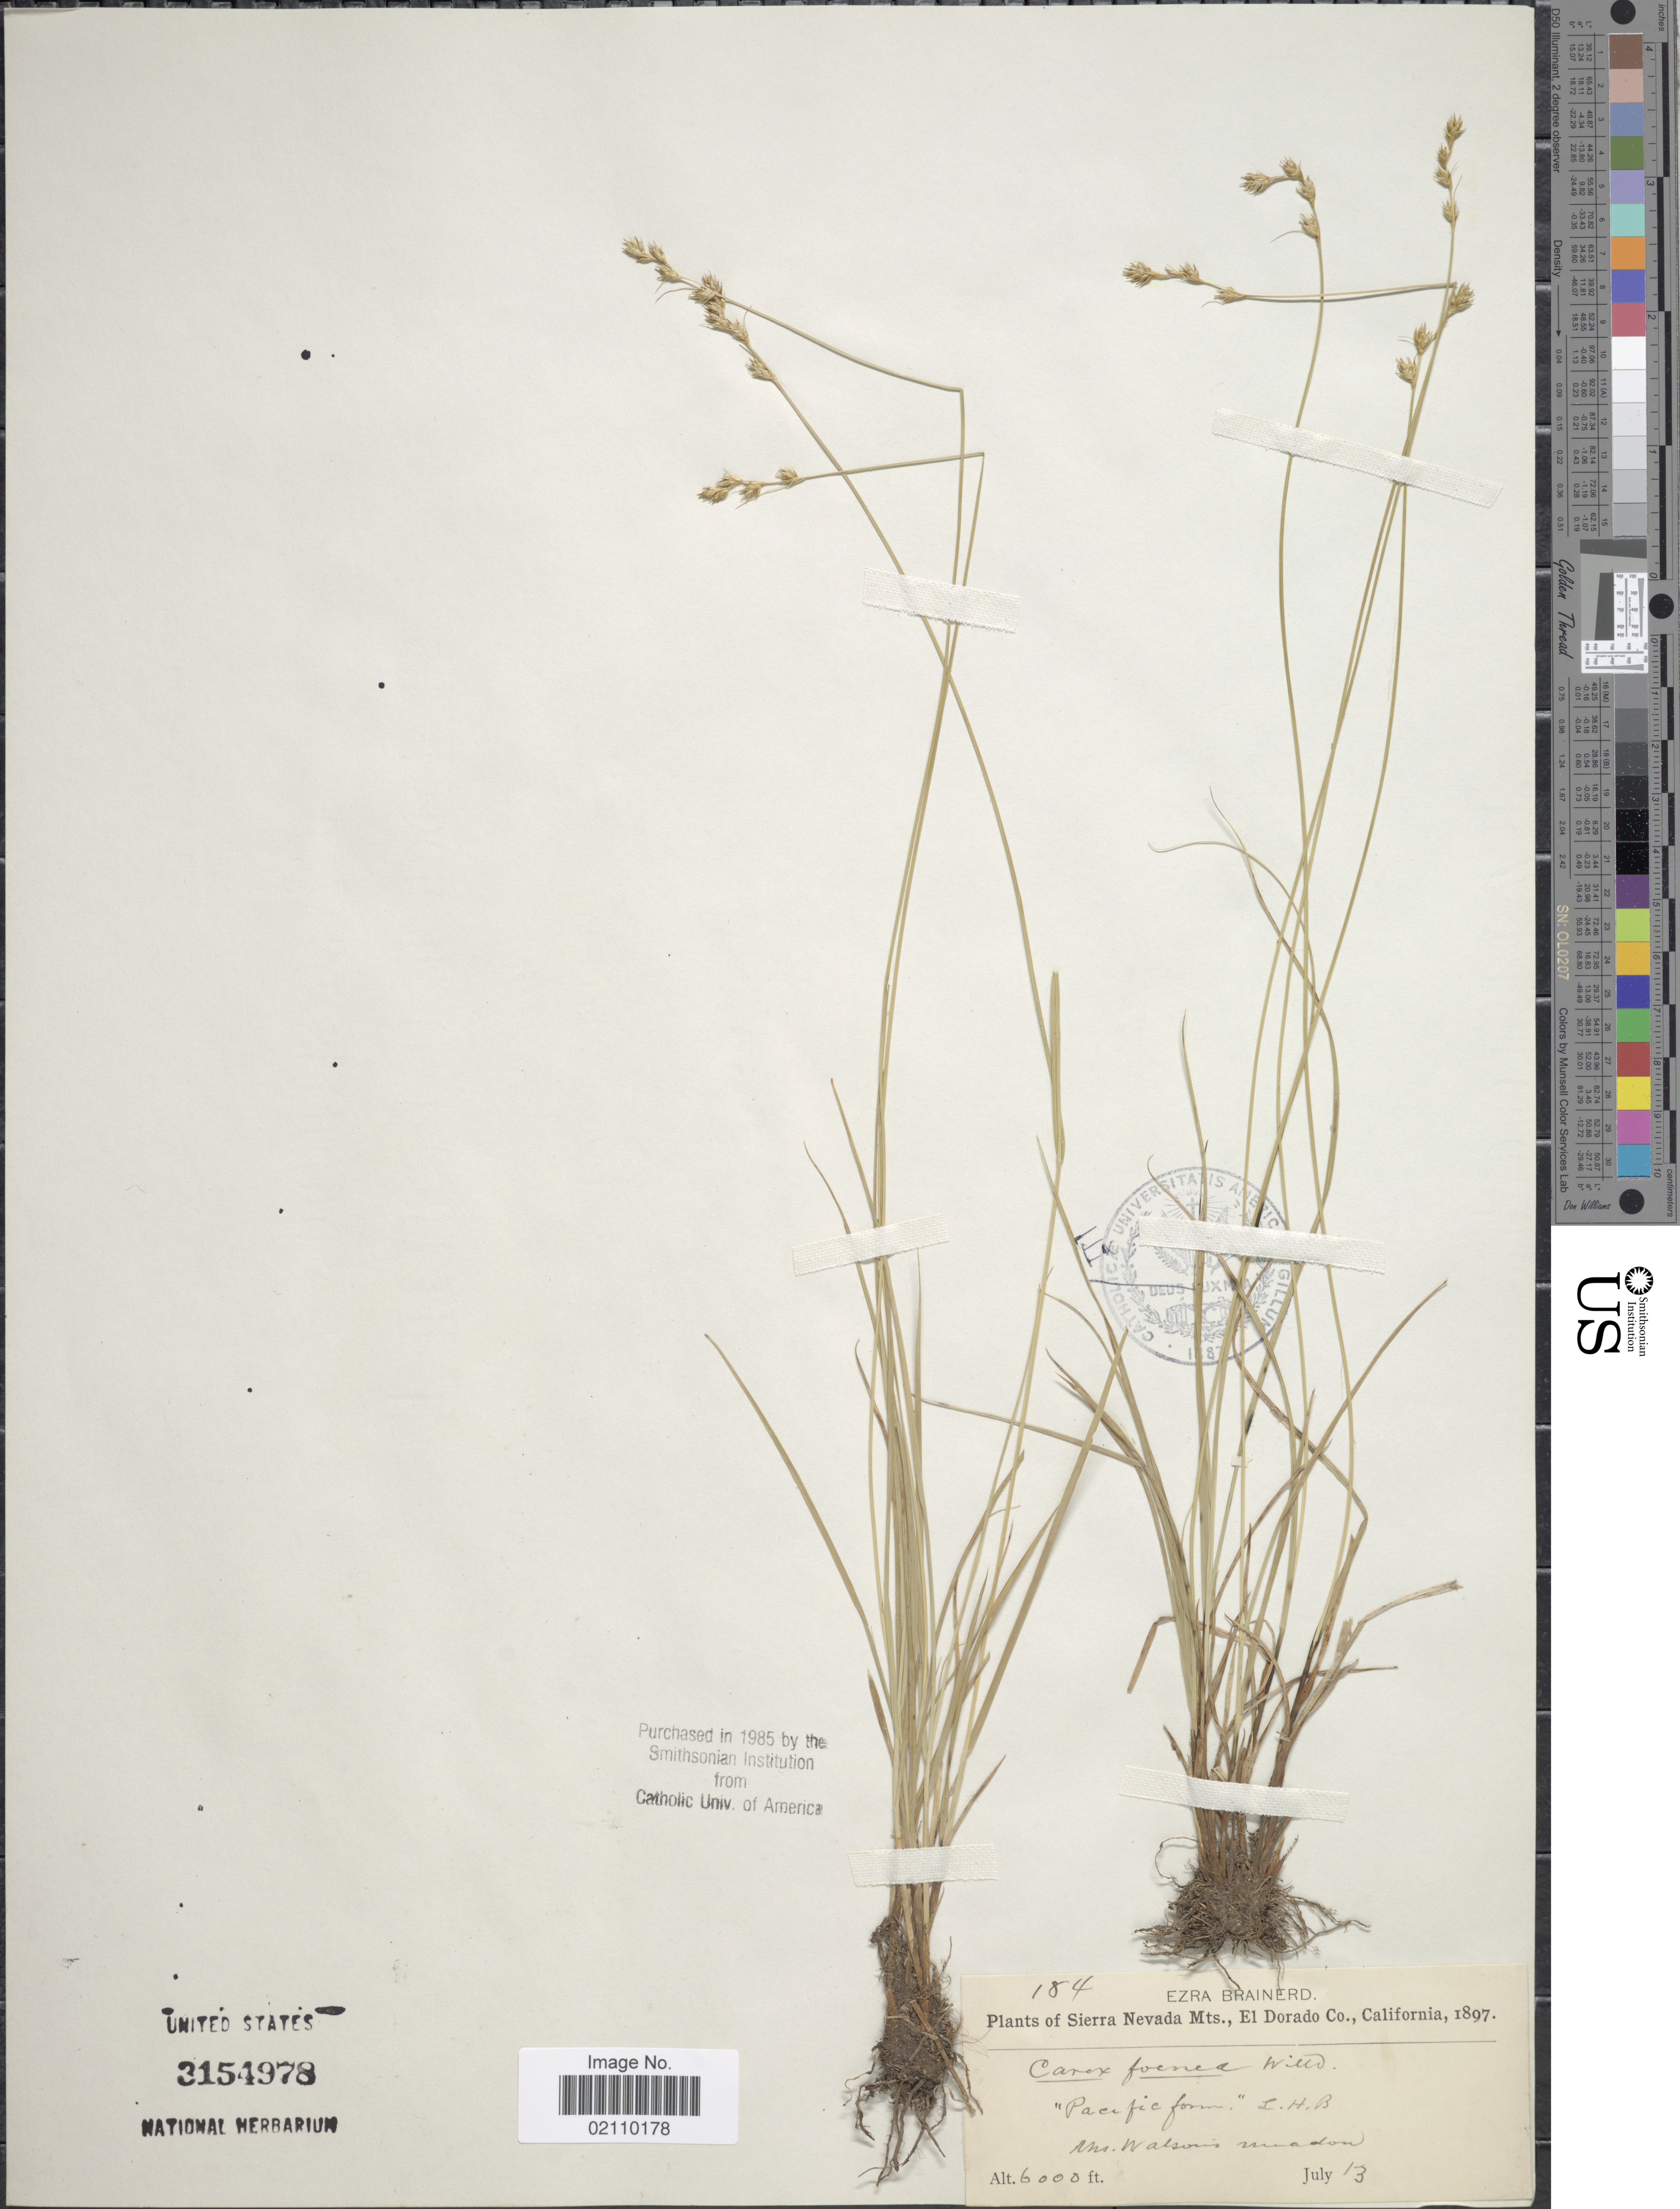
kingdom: Plantae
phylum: Tracheophyta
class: Liliopsida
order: Poales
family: Cyperaceae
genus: Carex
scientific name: Carex foenea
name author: Willd.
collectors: E. Brainerd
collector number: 184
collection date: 1897-07-13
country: United States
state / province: California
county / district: El Dorado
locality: Sierra Nevada Mts., El Dorado Co., Mrs. Watson's meadow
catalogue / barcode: US 3154978